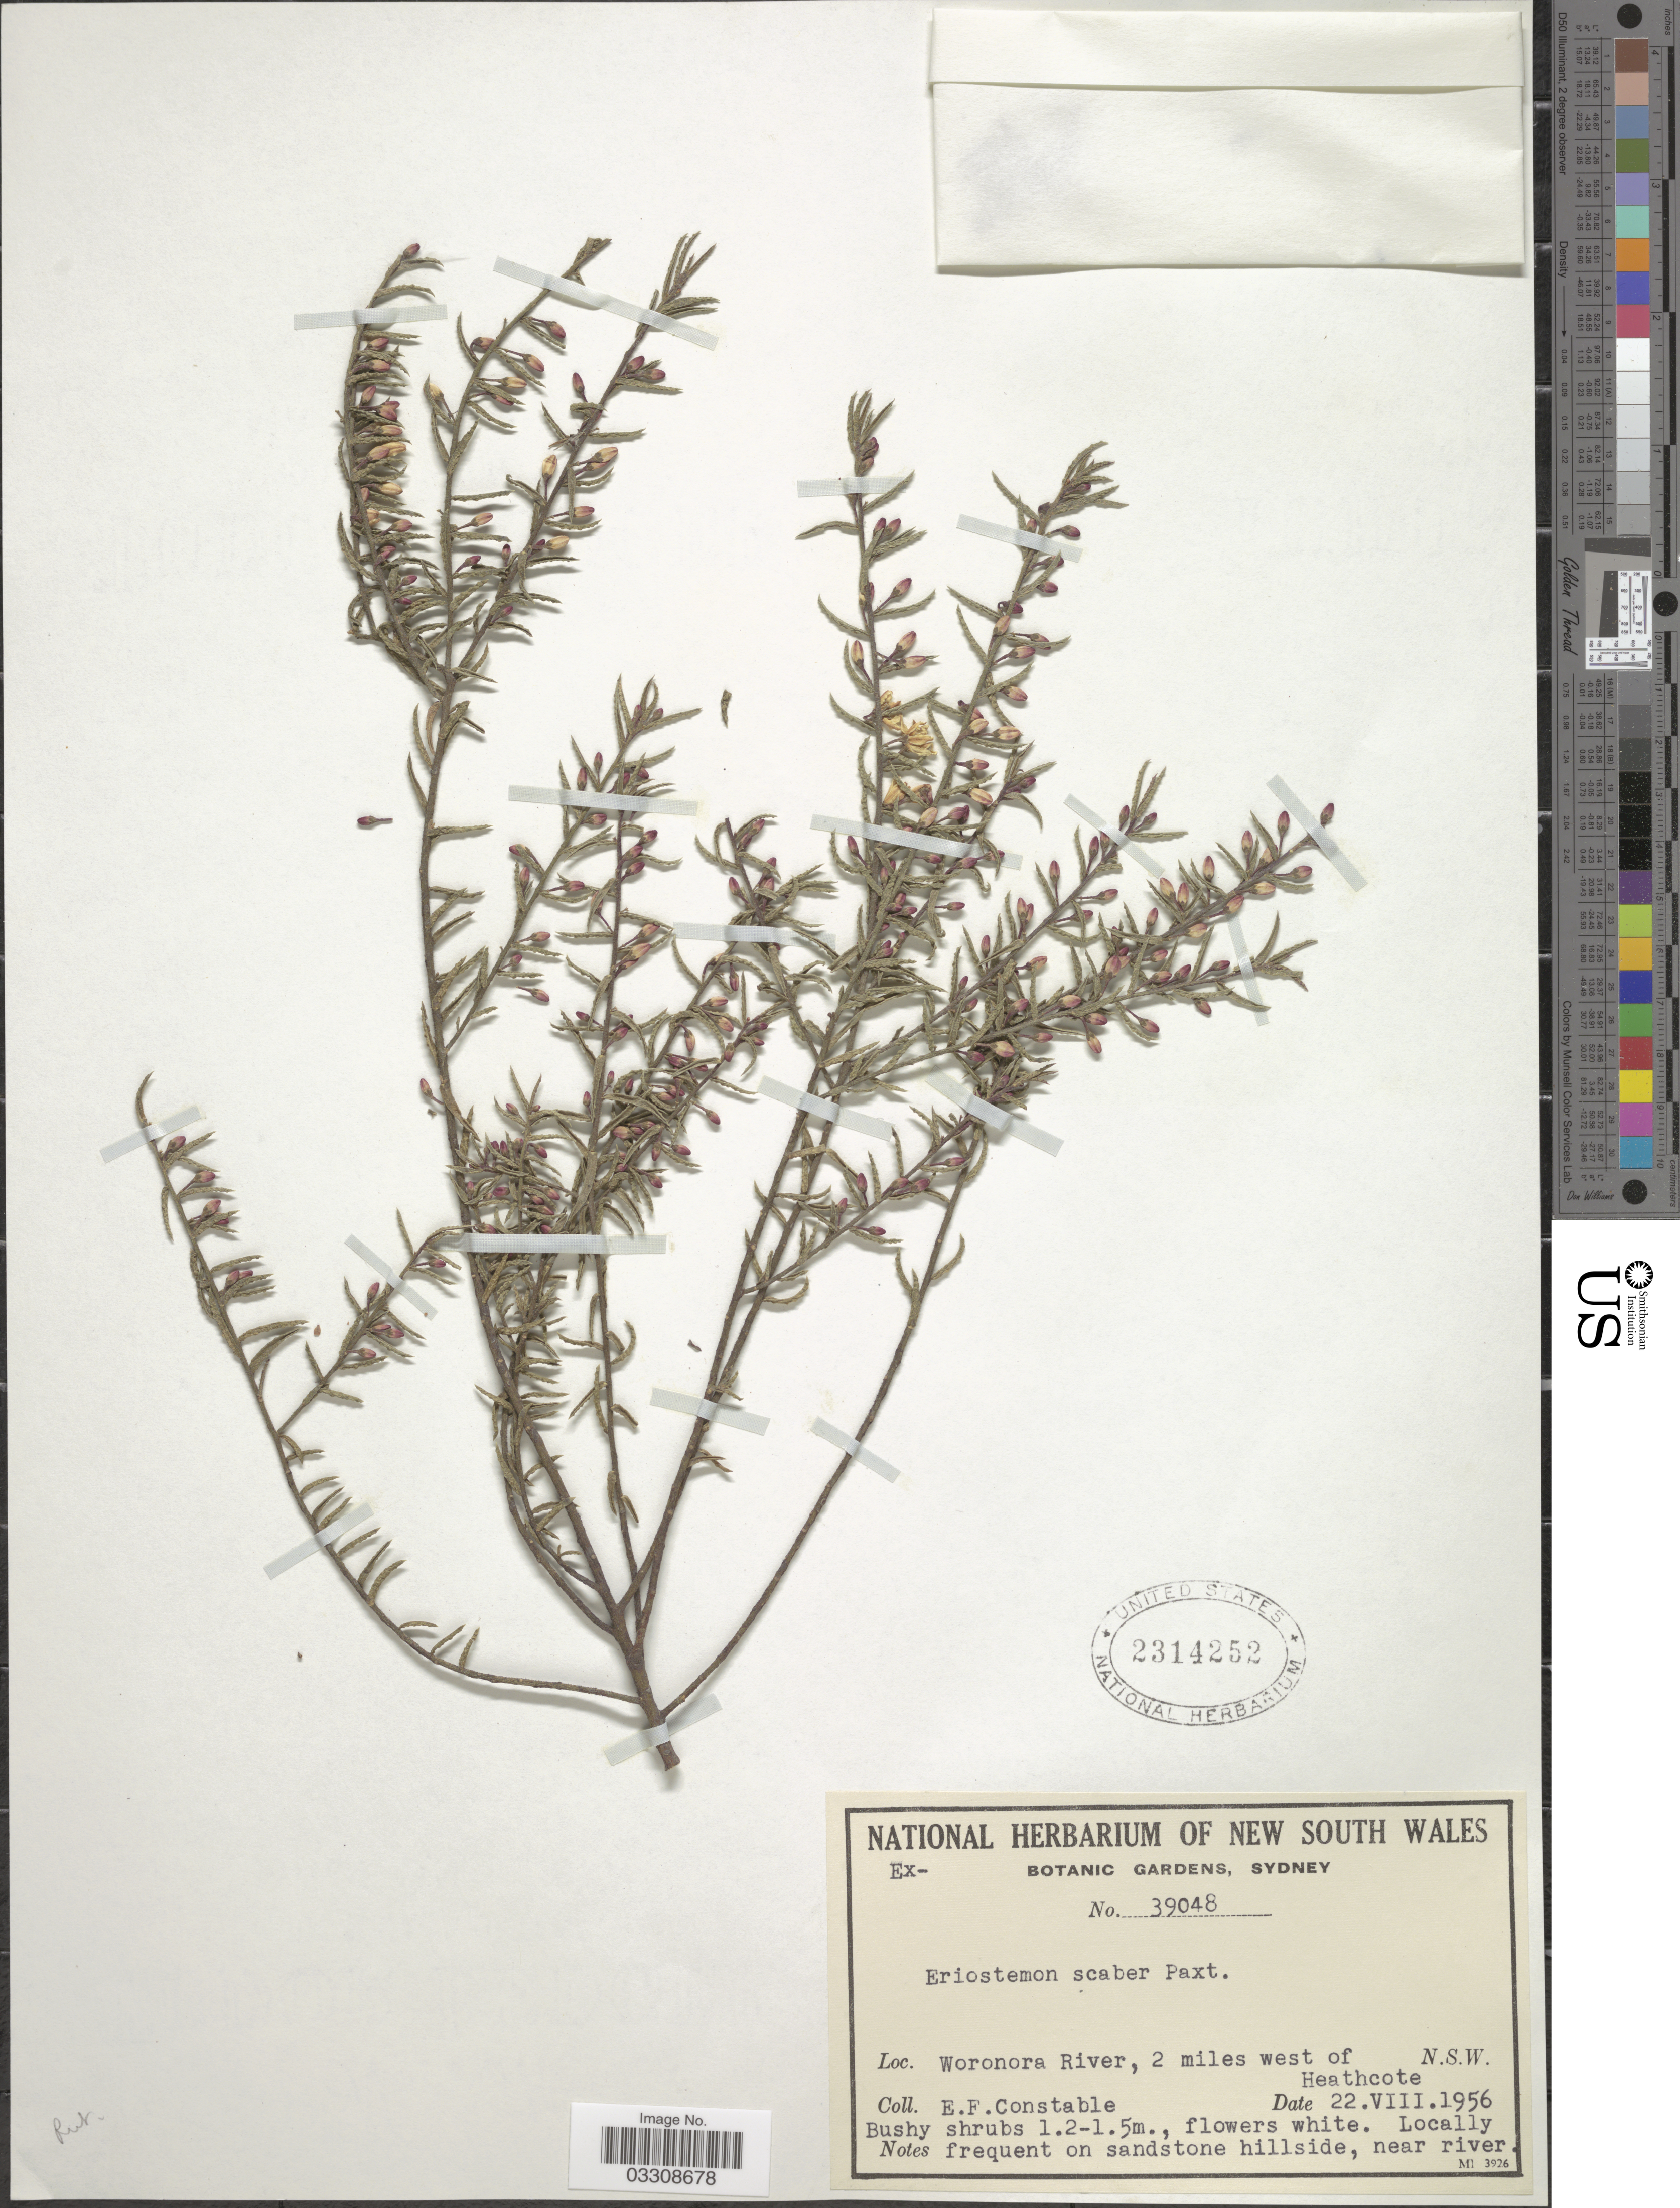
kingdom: Plantae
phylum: Tracheophyta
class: Magnoliopsida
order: Sapindales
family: Rutaceae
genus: Eriostemon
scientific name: Eriostemon scaber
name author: Paxton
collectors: E. F. Constable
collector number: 39048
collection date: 1956-08-22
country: Australia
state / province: New South Wales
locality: Woronora River, 2 miles west of Heathcote.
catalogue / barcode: US 2314252